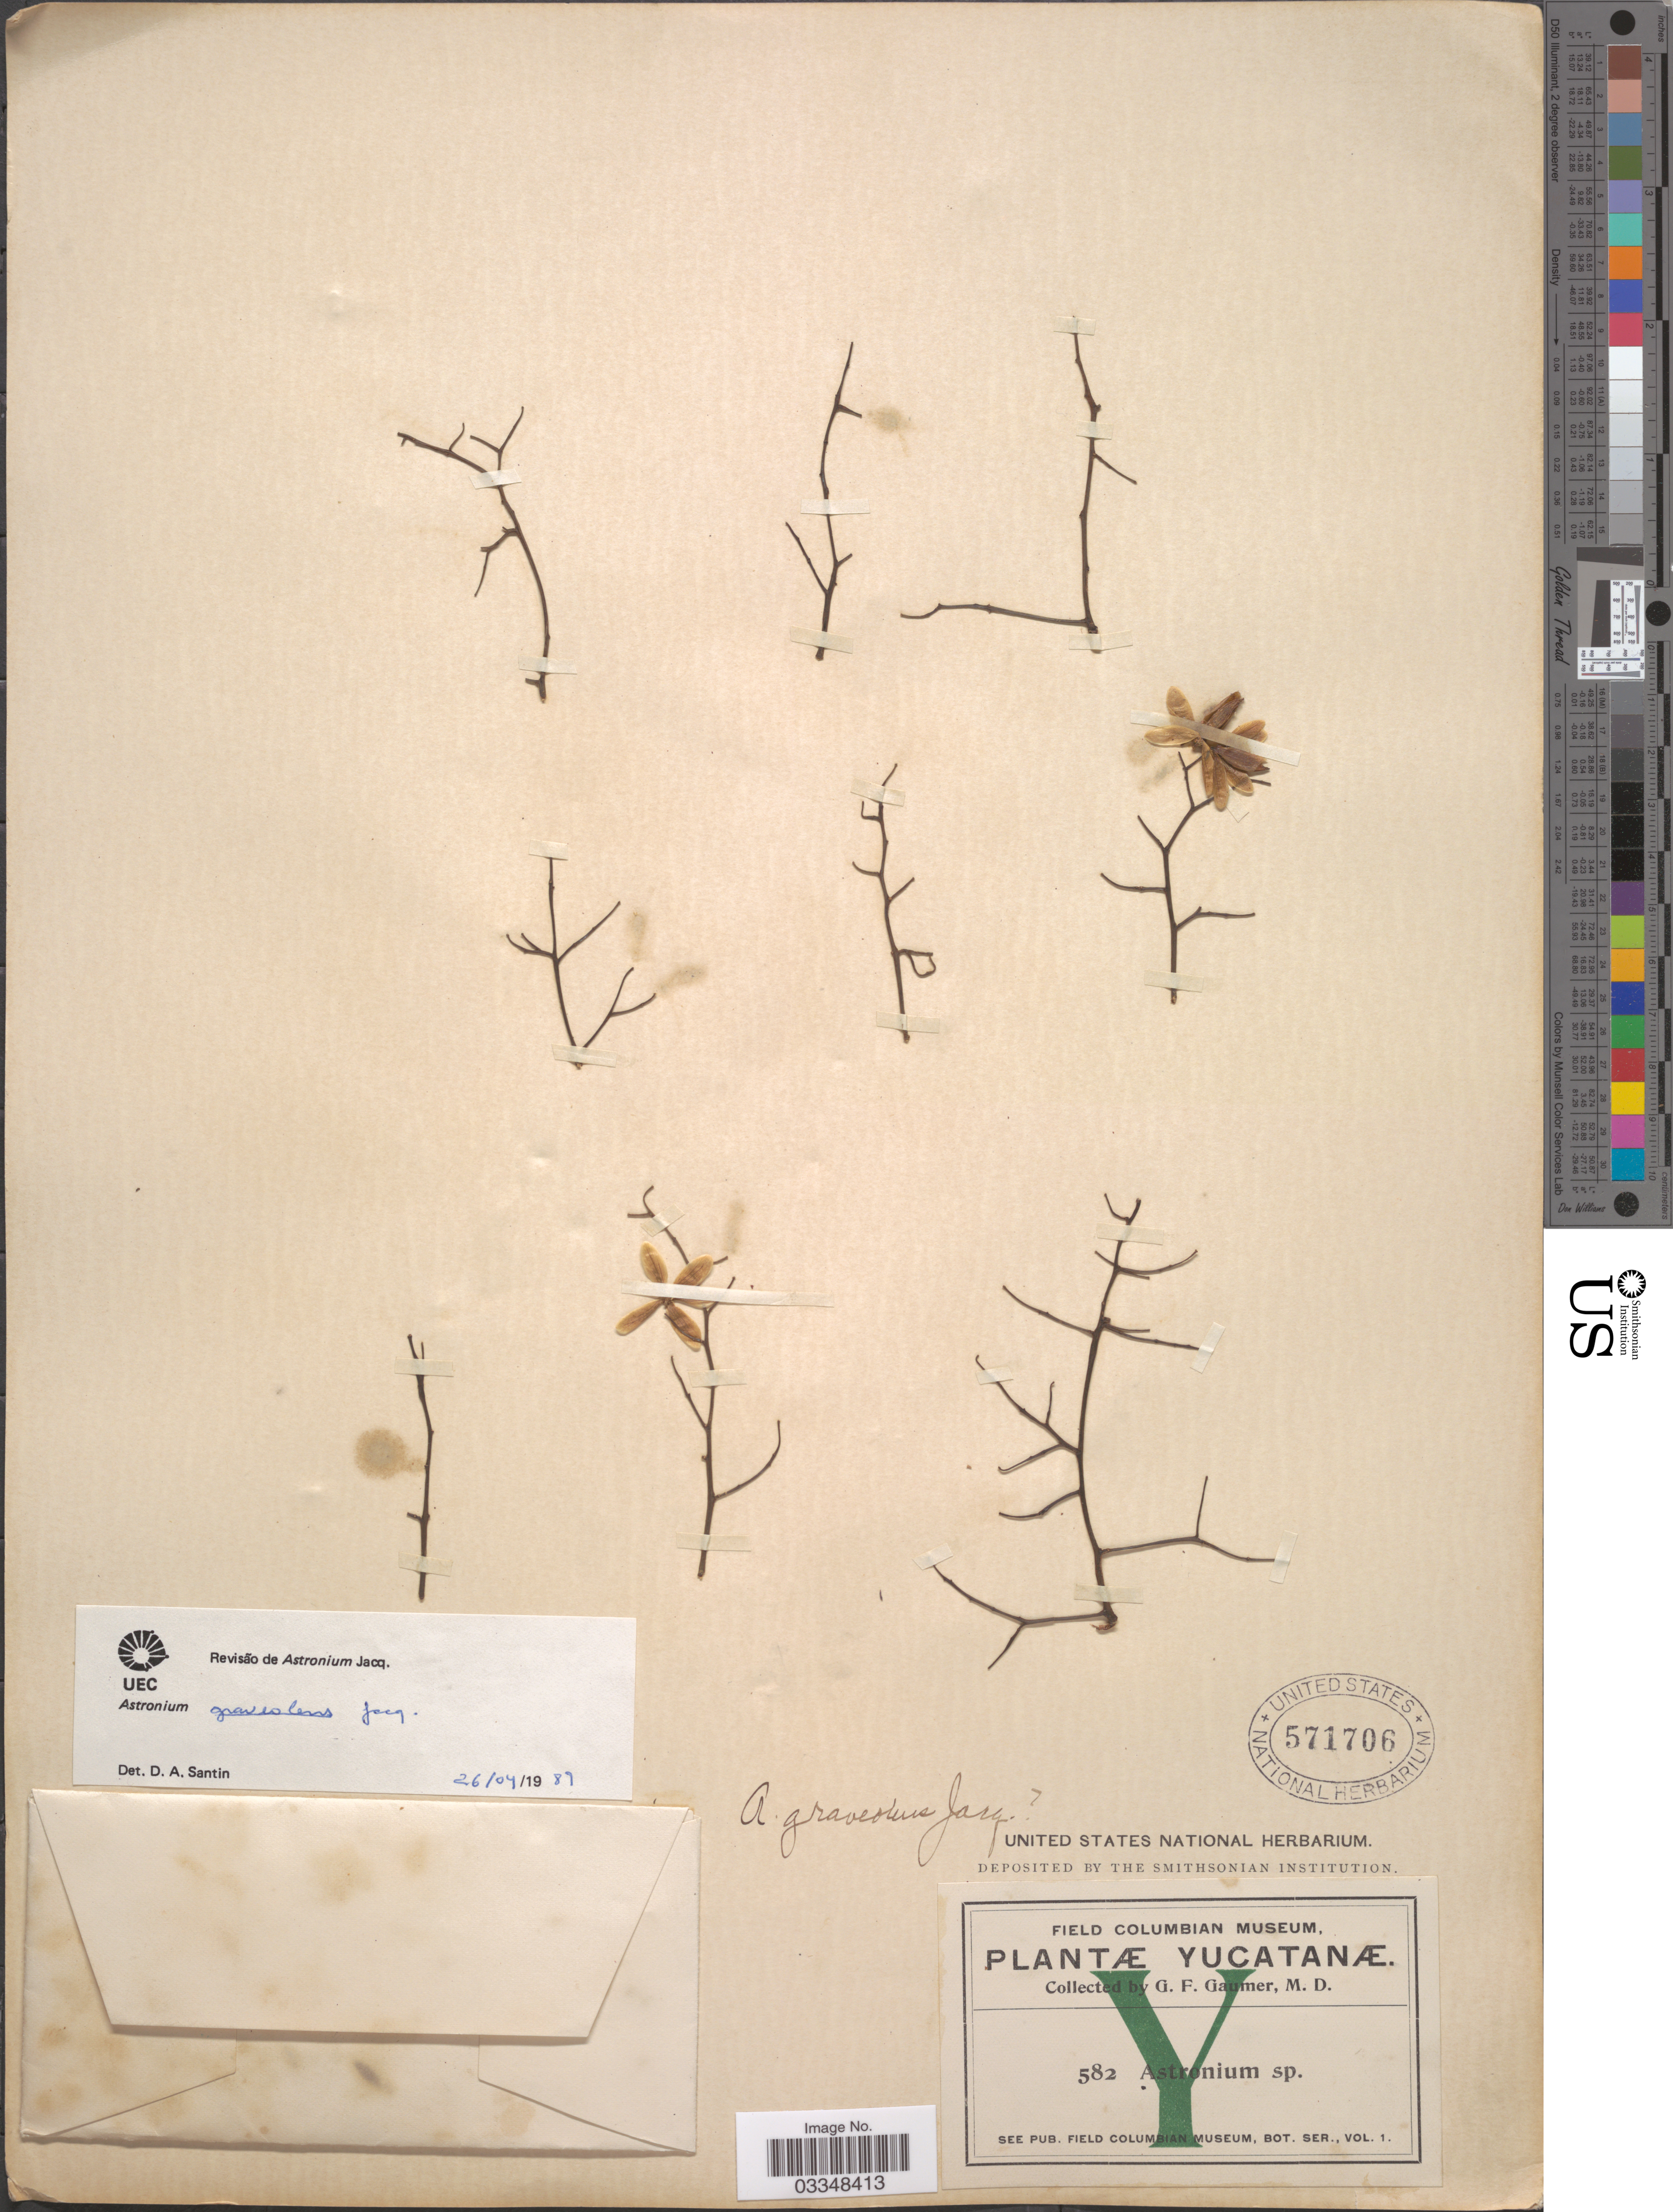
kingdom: Plantae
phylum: Tracheophyta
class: Magnoliopsida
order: Sapindales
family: Anacardiaceae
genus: Astronium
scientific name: Astronium graveolens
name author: Jacq.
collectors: G. F. Gaumer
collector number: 582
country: Mexico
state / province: Yucatán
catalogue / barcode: US 571706